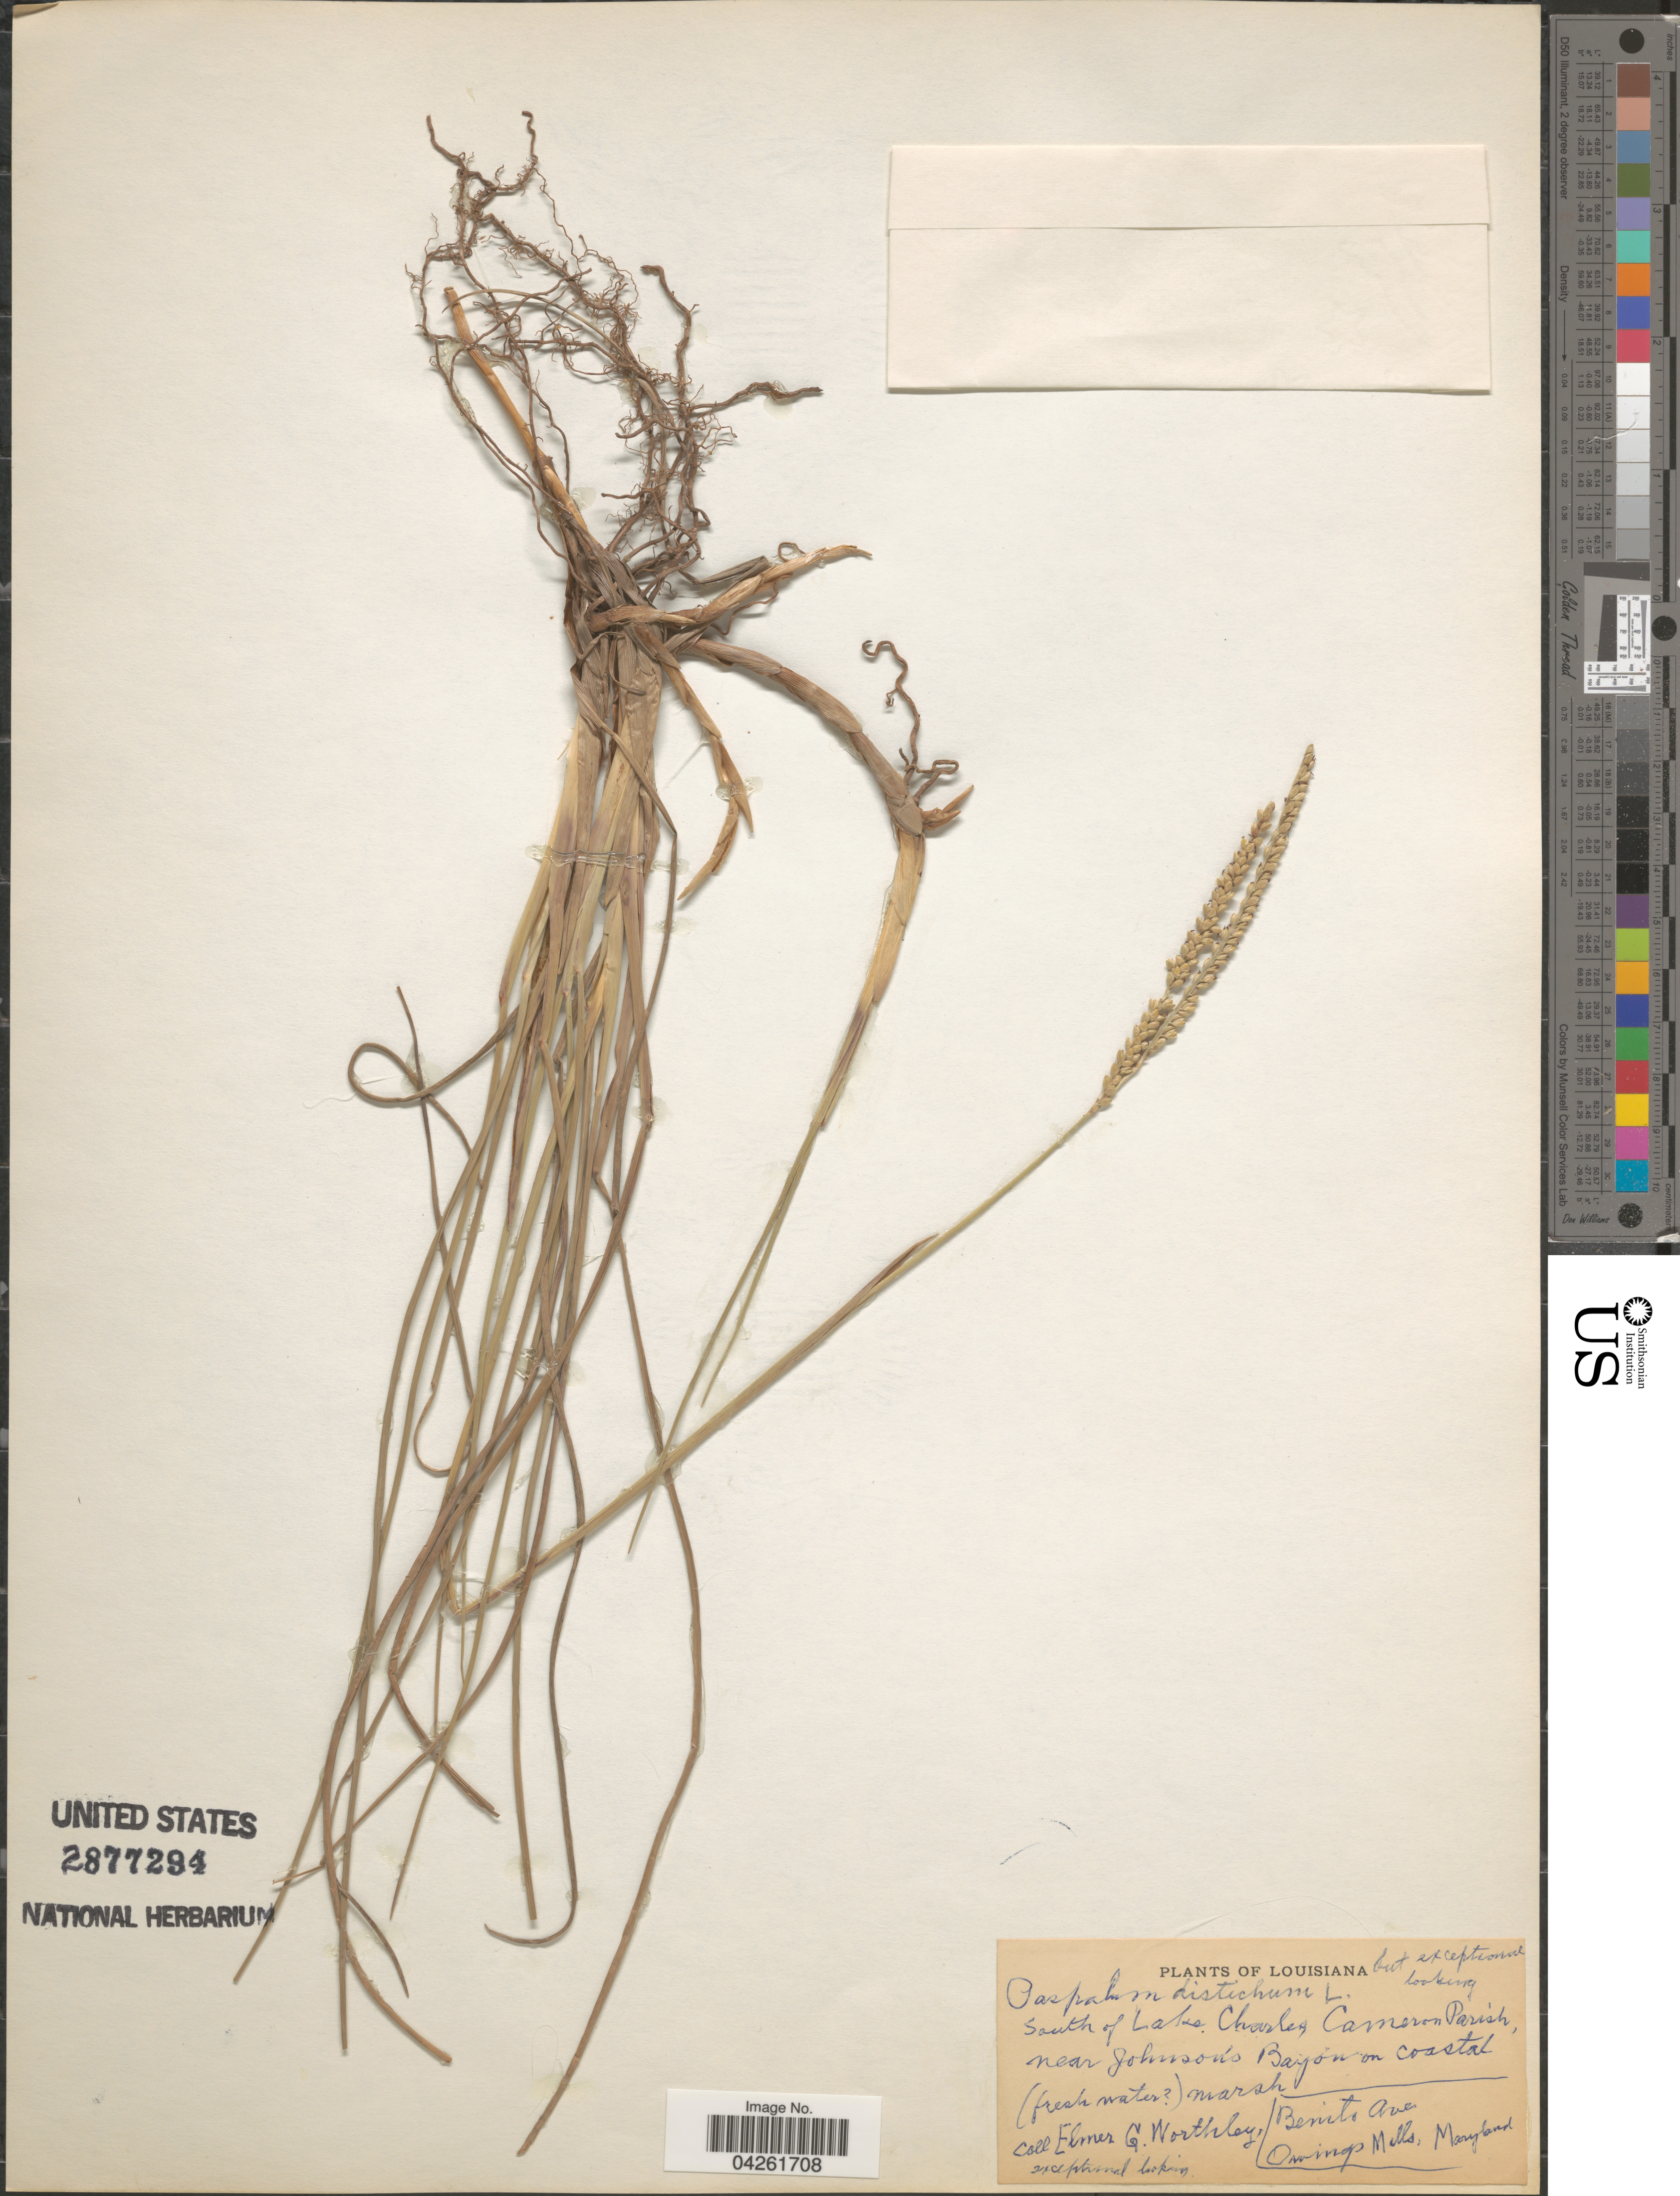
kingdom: Plantae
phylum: Tracheophyta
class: Liliopsida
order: Poales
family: Poaceae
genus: Paspalum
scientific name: Paspalum distichum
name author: L.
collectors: E. Worthley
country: United States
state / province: Louisiana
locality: South of Lake Charles, Cameron Parish, near Johnson's Bayou on coastal (fresh water [unsure placement]) marsh.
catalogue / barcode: US 2877294